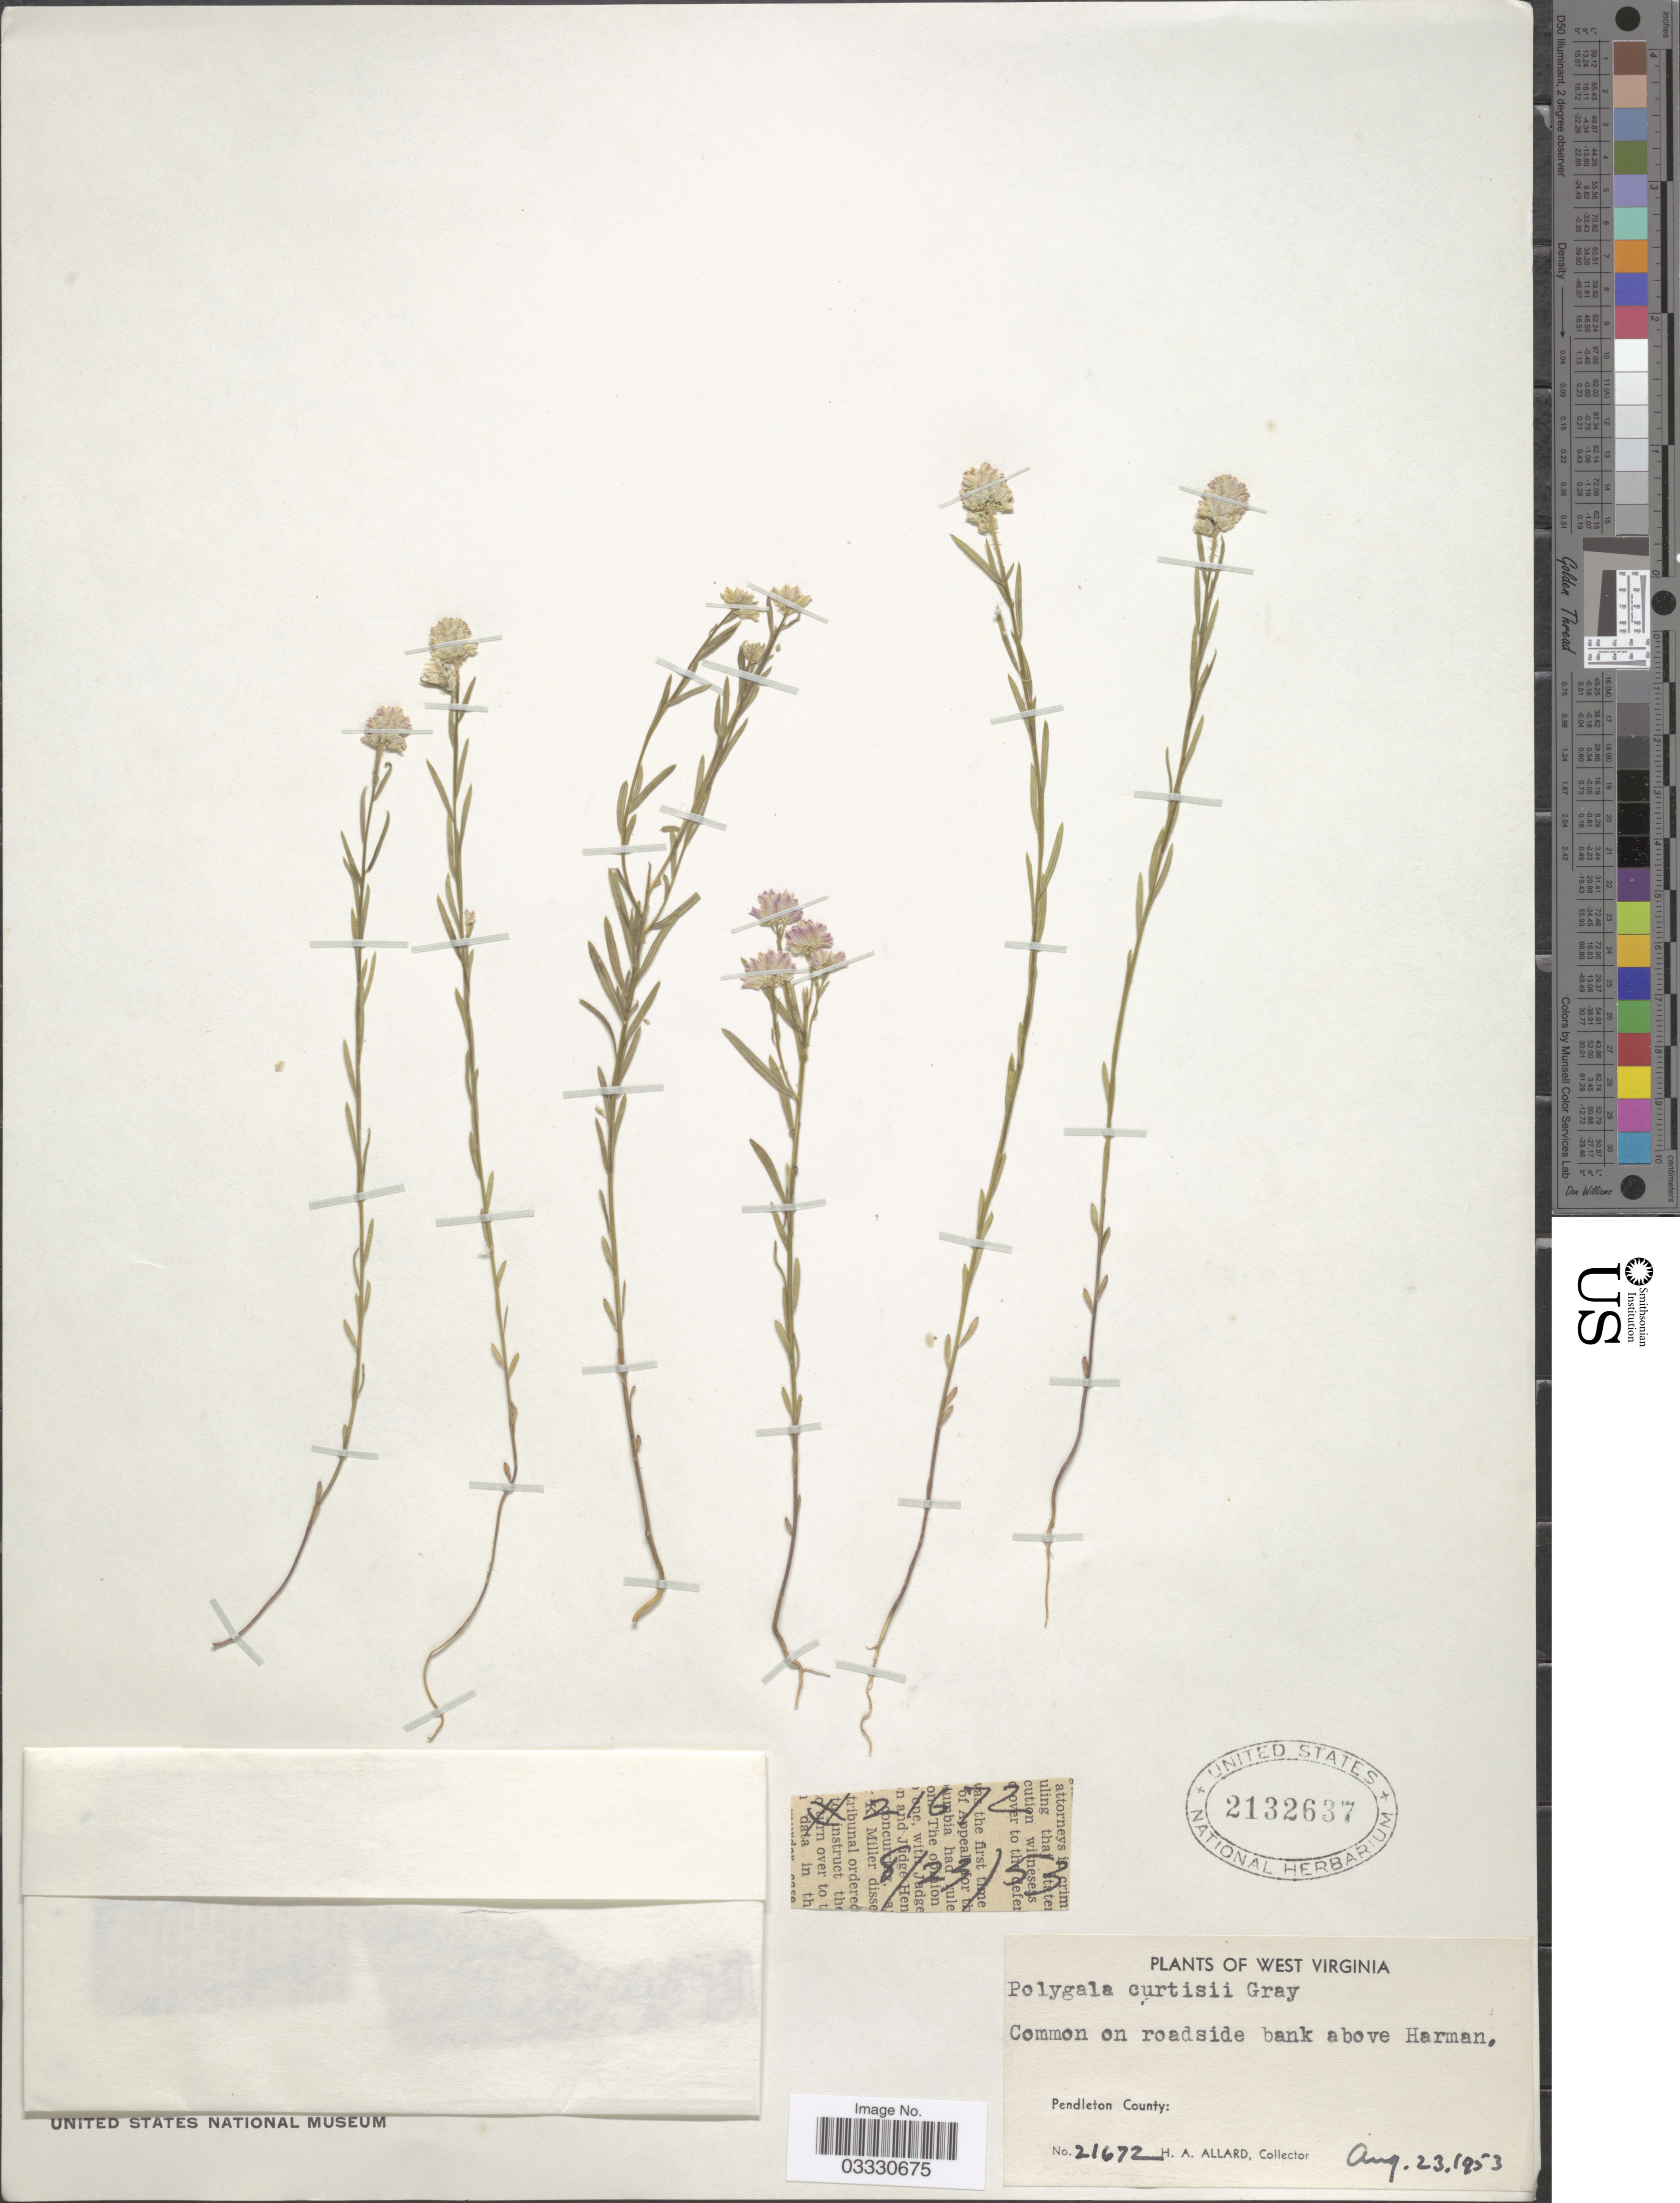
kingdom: Plantae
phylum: Tracheophyta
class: Magnoliopsida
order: Fabales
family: Polygalaceae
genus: Polygala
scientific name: Polygala curtissii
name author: A. Gray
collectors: H. A. Allard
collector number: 21672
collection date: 1953-08-23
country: United States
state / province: West Virginia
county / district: Pendleton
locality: Common on roadside bank above Harman, Pendleton County.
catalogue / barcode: US 2132637